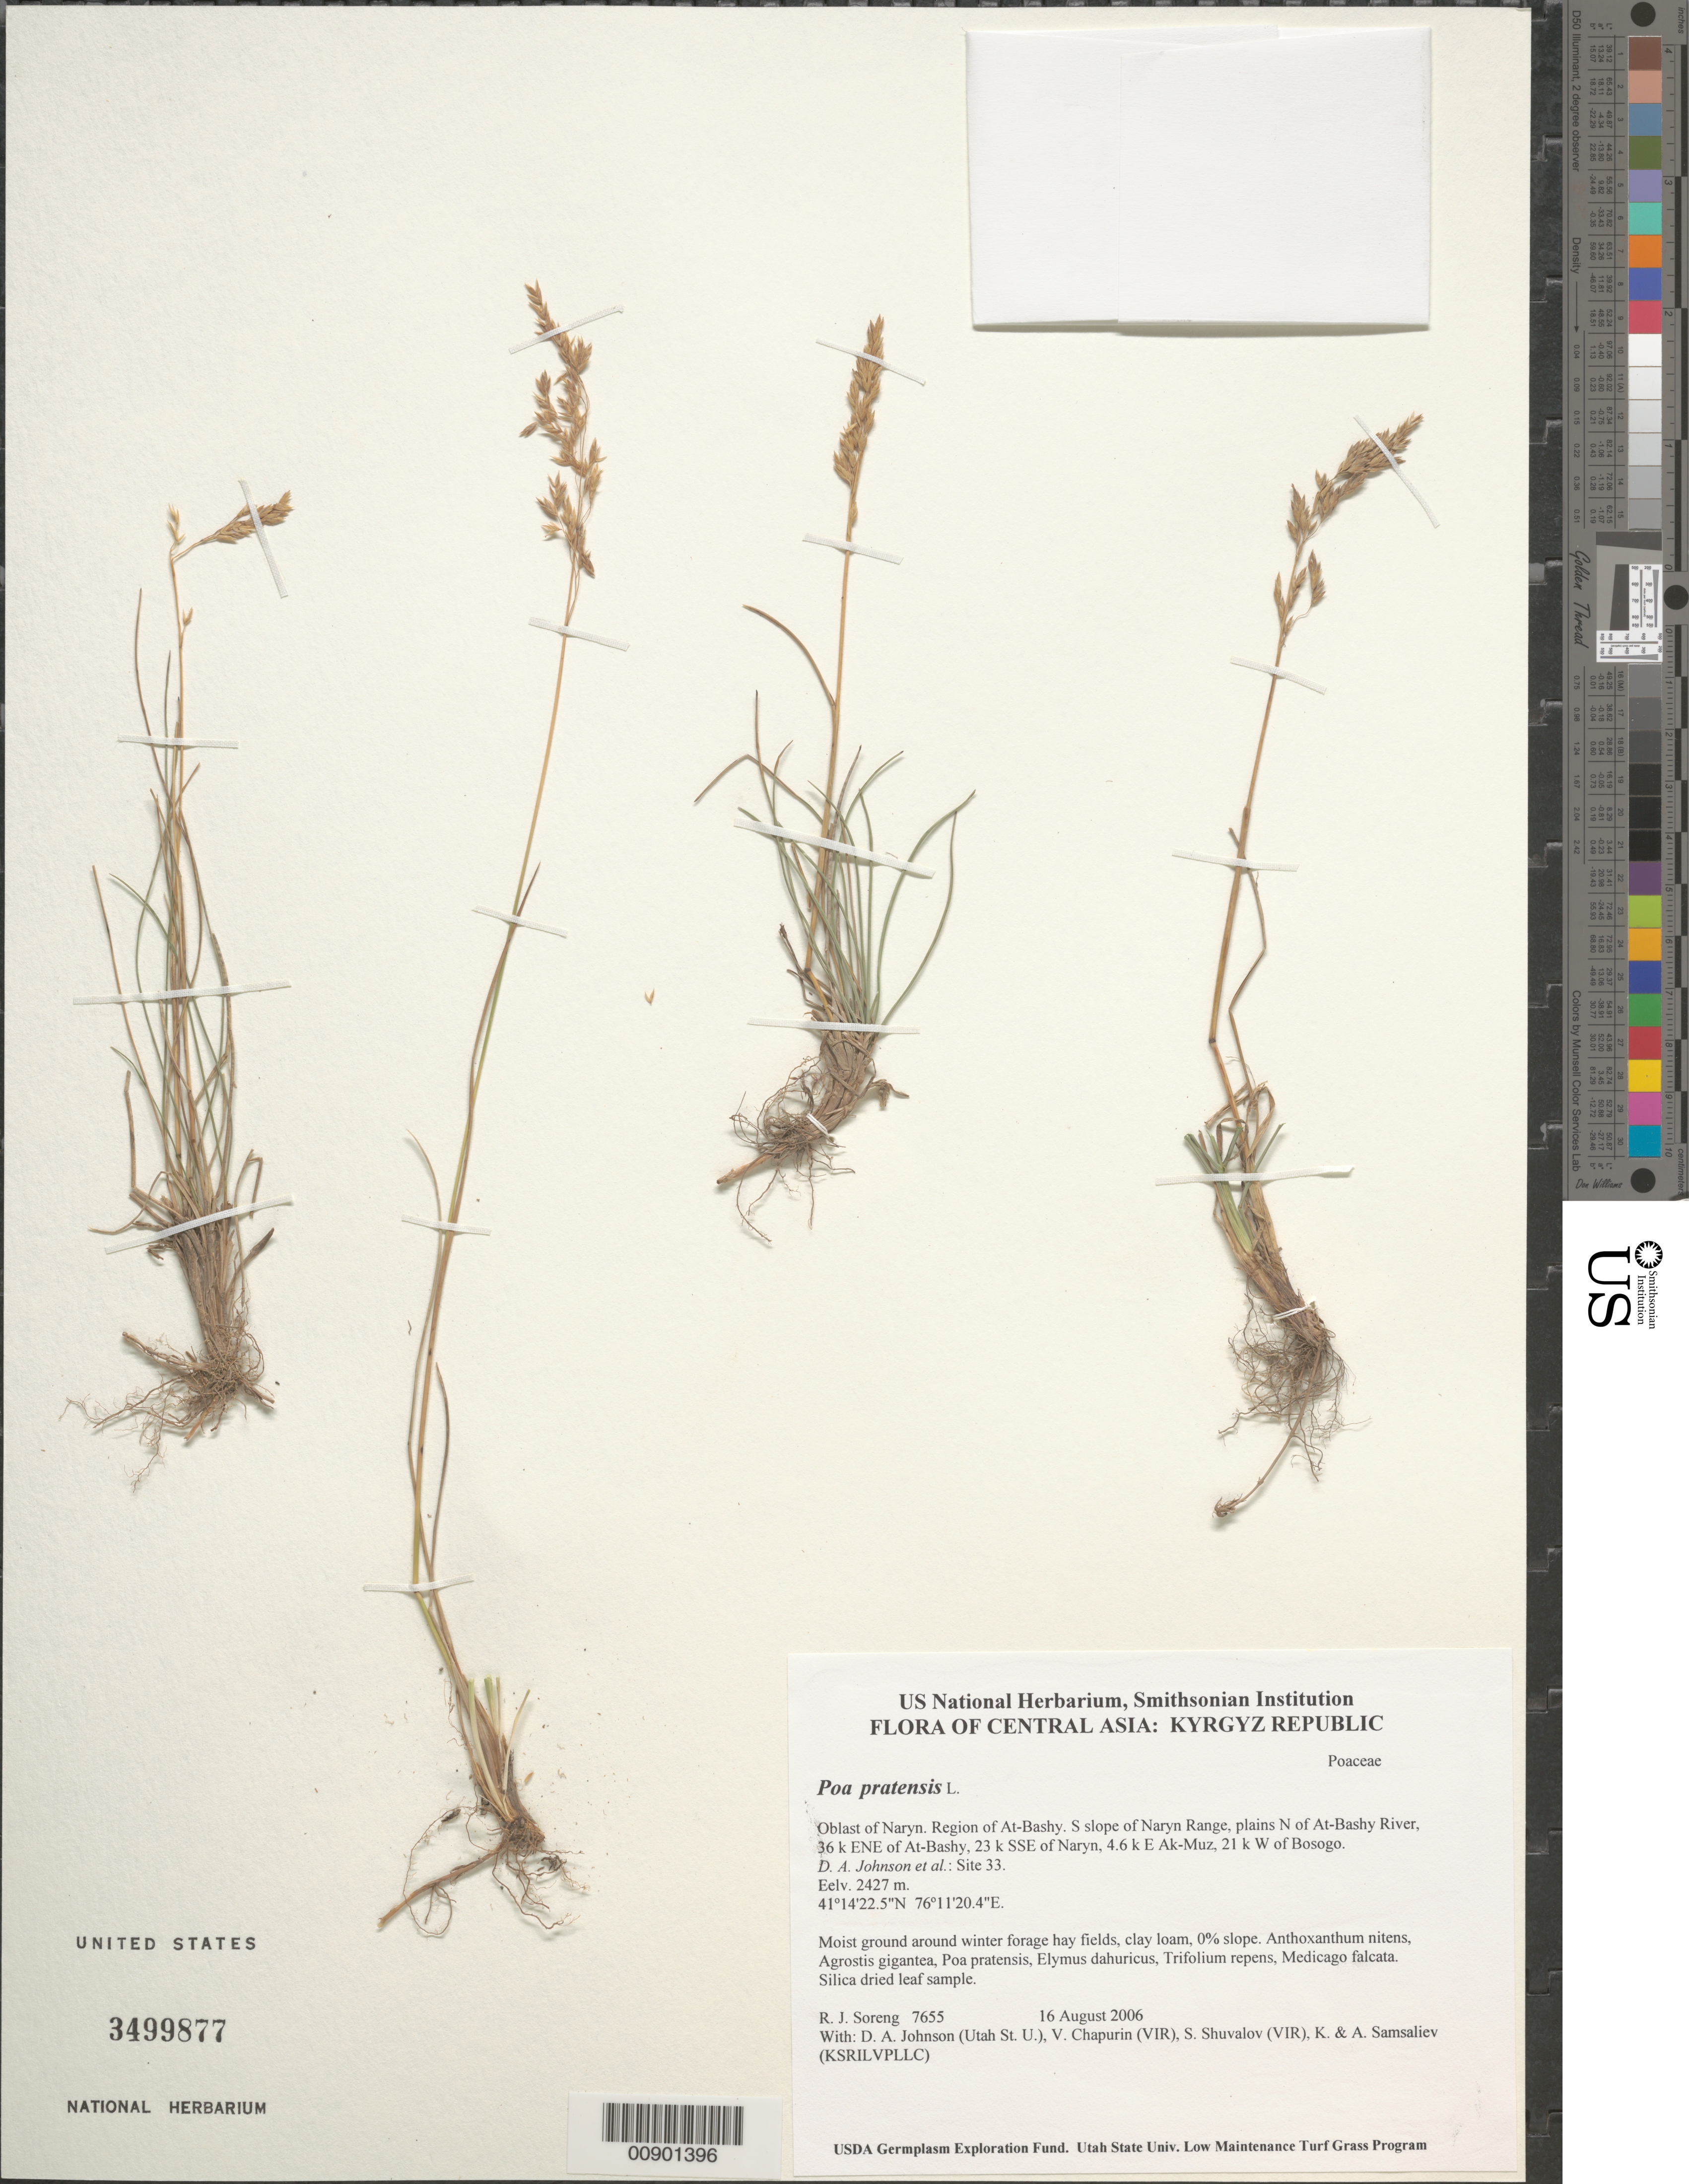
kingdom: Plantae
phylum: Tracheophyta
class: Liliopsida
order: Poales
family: Poaceae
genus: Poa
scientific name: Poa pratensis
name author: L.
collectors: R. J. Soreng, D. Johnson, S. Shuvalov, V. Chapurin, K. Samsaliev & A. Samsaliev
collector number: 7655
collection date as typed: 16 Aug 2006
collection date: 2006-08-16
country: Kyrgyzstan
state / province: Naryn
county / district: At-Bashy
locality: S slope of Naryn Range, plains N of At-Bashy River, 36 km ENE of At-Bashy, 23 km SSE of Naryn, 4.6 km E Ak-Muz, 21 km W of Bosogo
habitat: Moist ground around winter forage hay fields, clay loam, 0% slope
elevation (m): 2427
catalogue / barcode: US 3499877